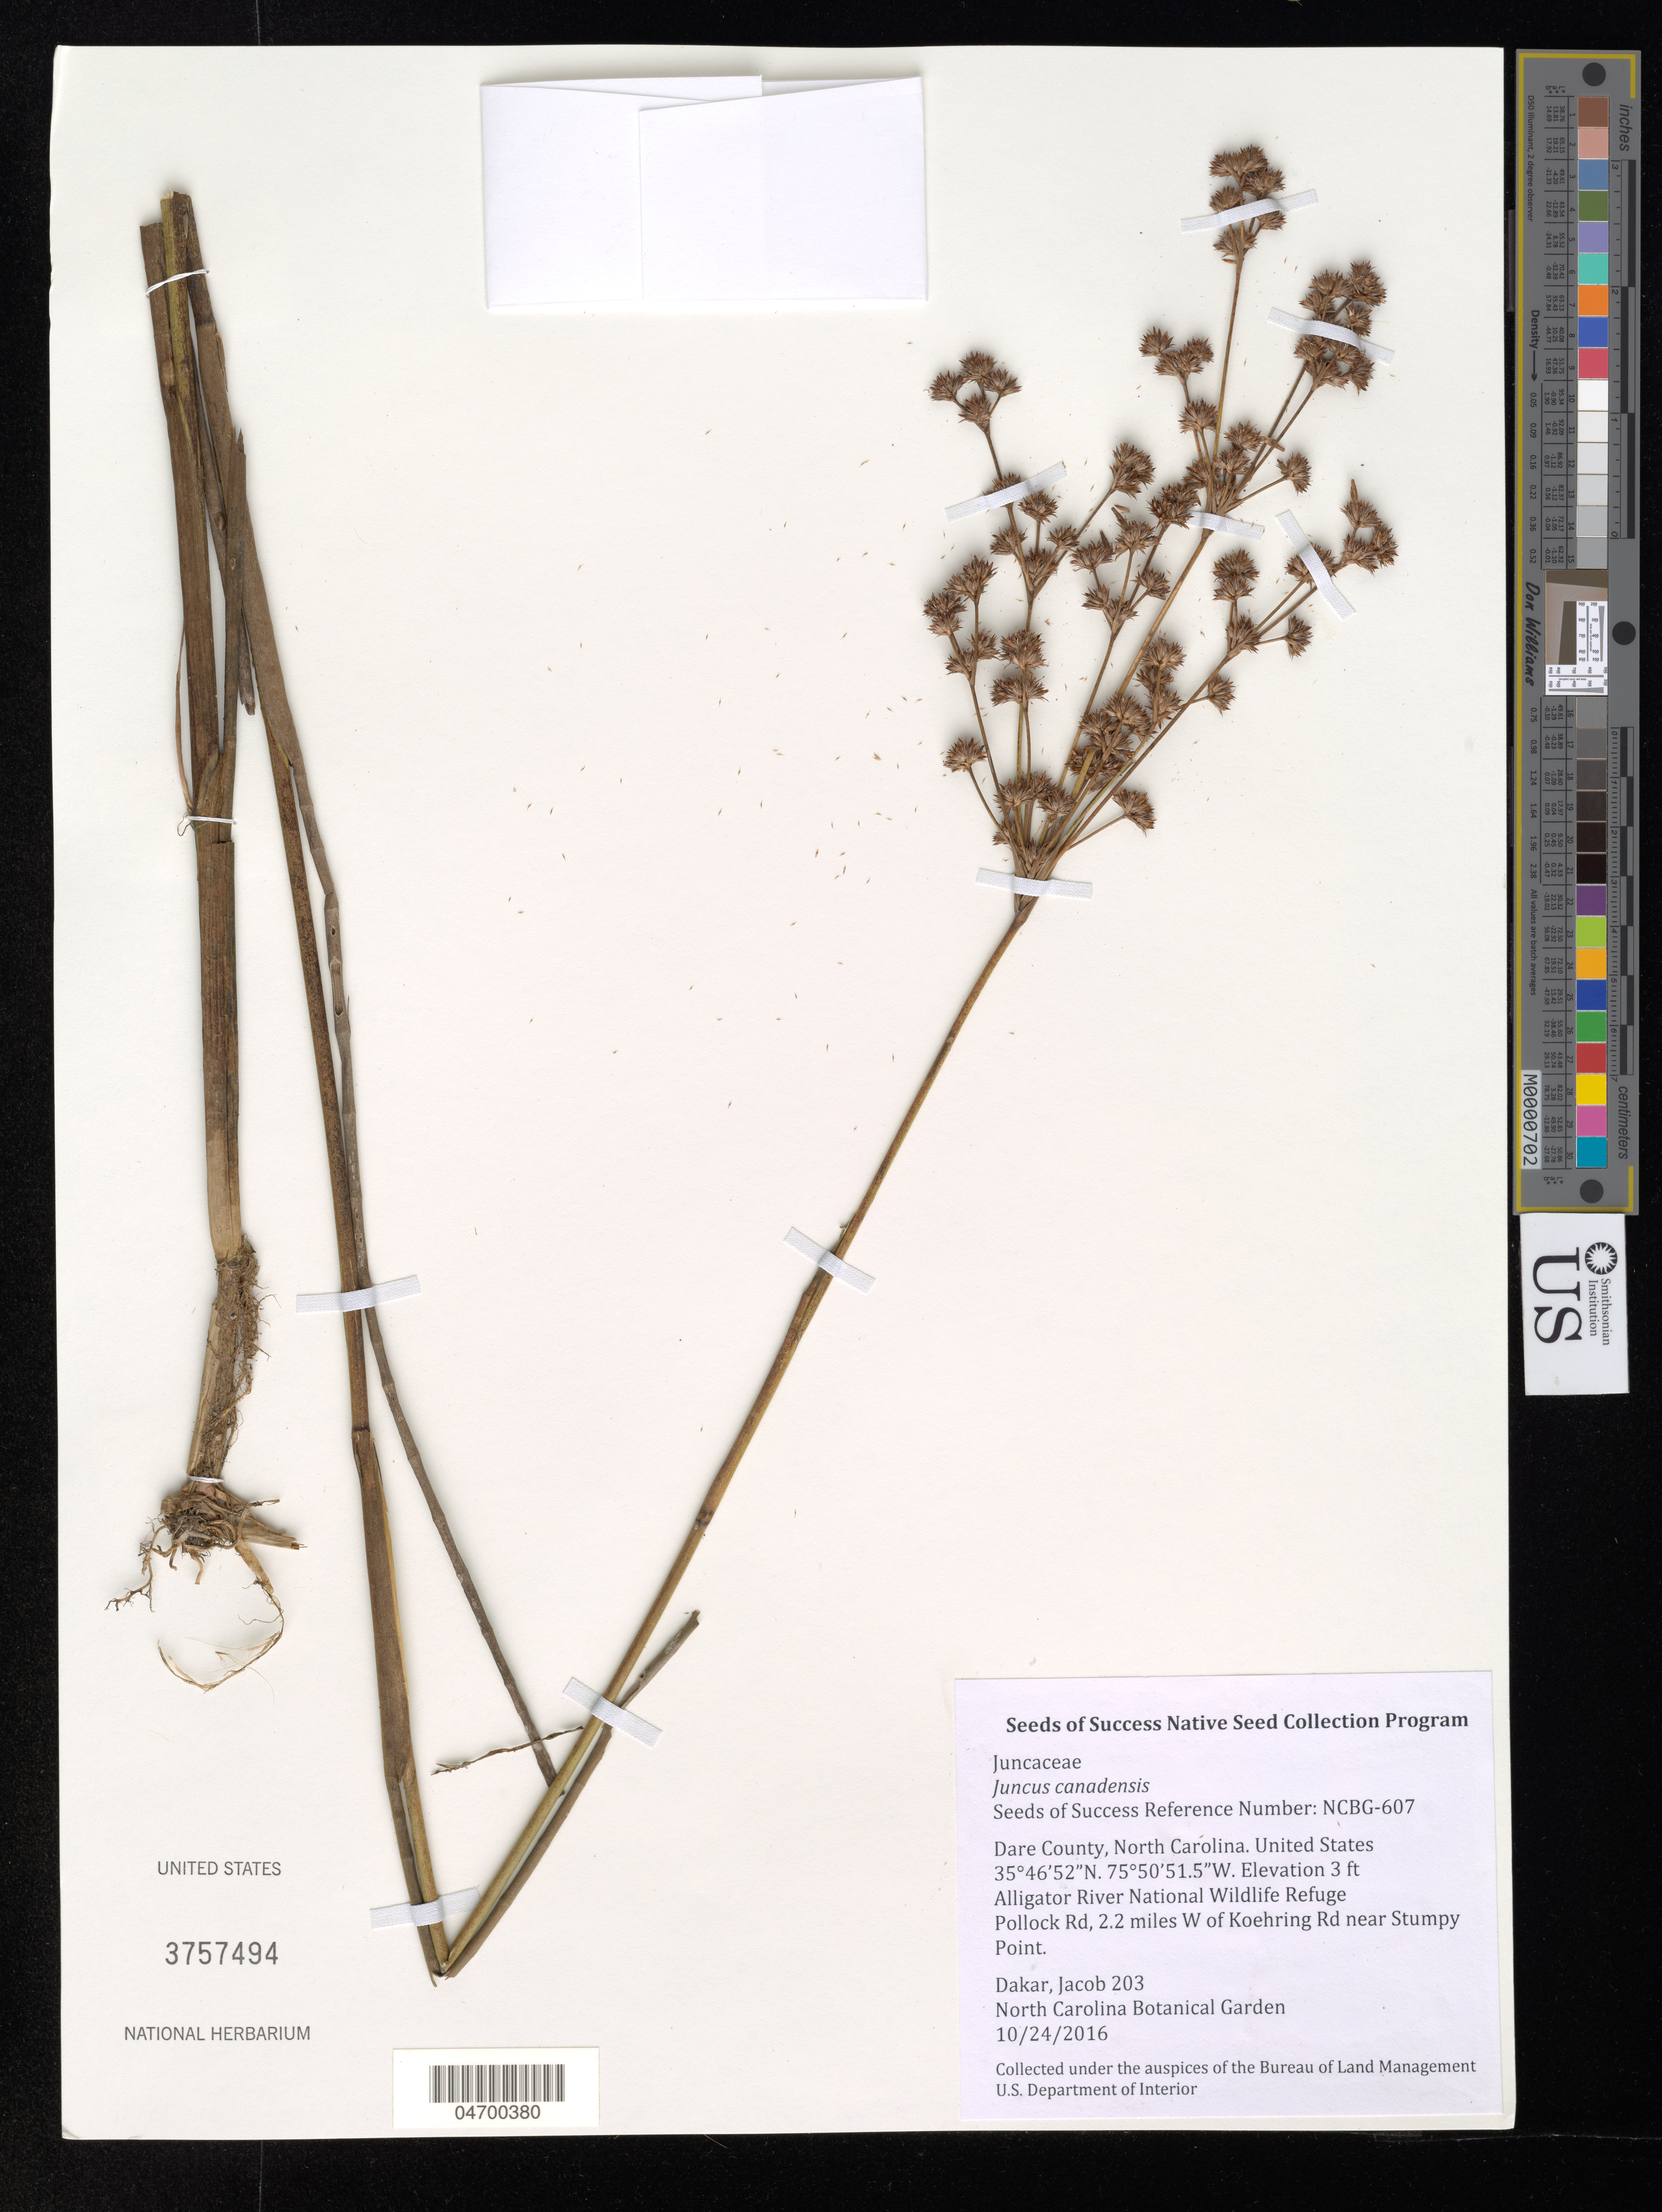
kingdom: Plantae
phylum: Tracheophyta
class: Liliopsida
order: Poales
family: Juncaceae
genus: Juncus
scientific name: Juncus canadensis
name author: J. Gay ex Laharpe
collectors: J. Dakar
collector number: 203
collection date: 2016-10-24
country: United States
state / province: North Carolina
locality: Dare County. Alligator River National Wildlife Refuge. Pollock Rd, 2.2 miles W of Koehring Rd near Stumpy Point.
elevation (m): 1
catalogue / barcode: US 3757494